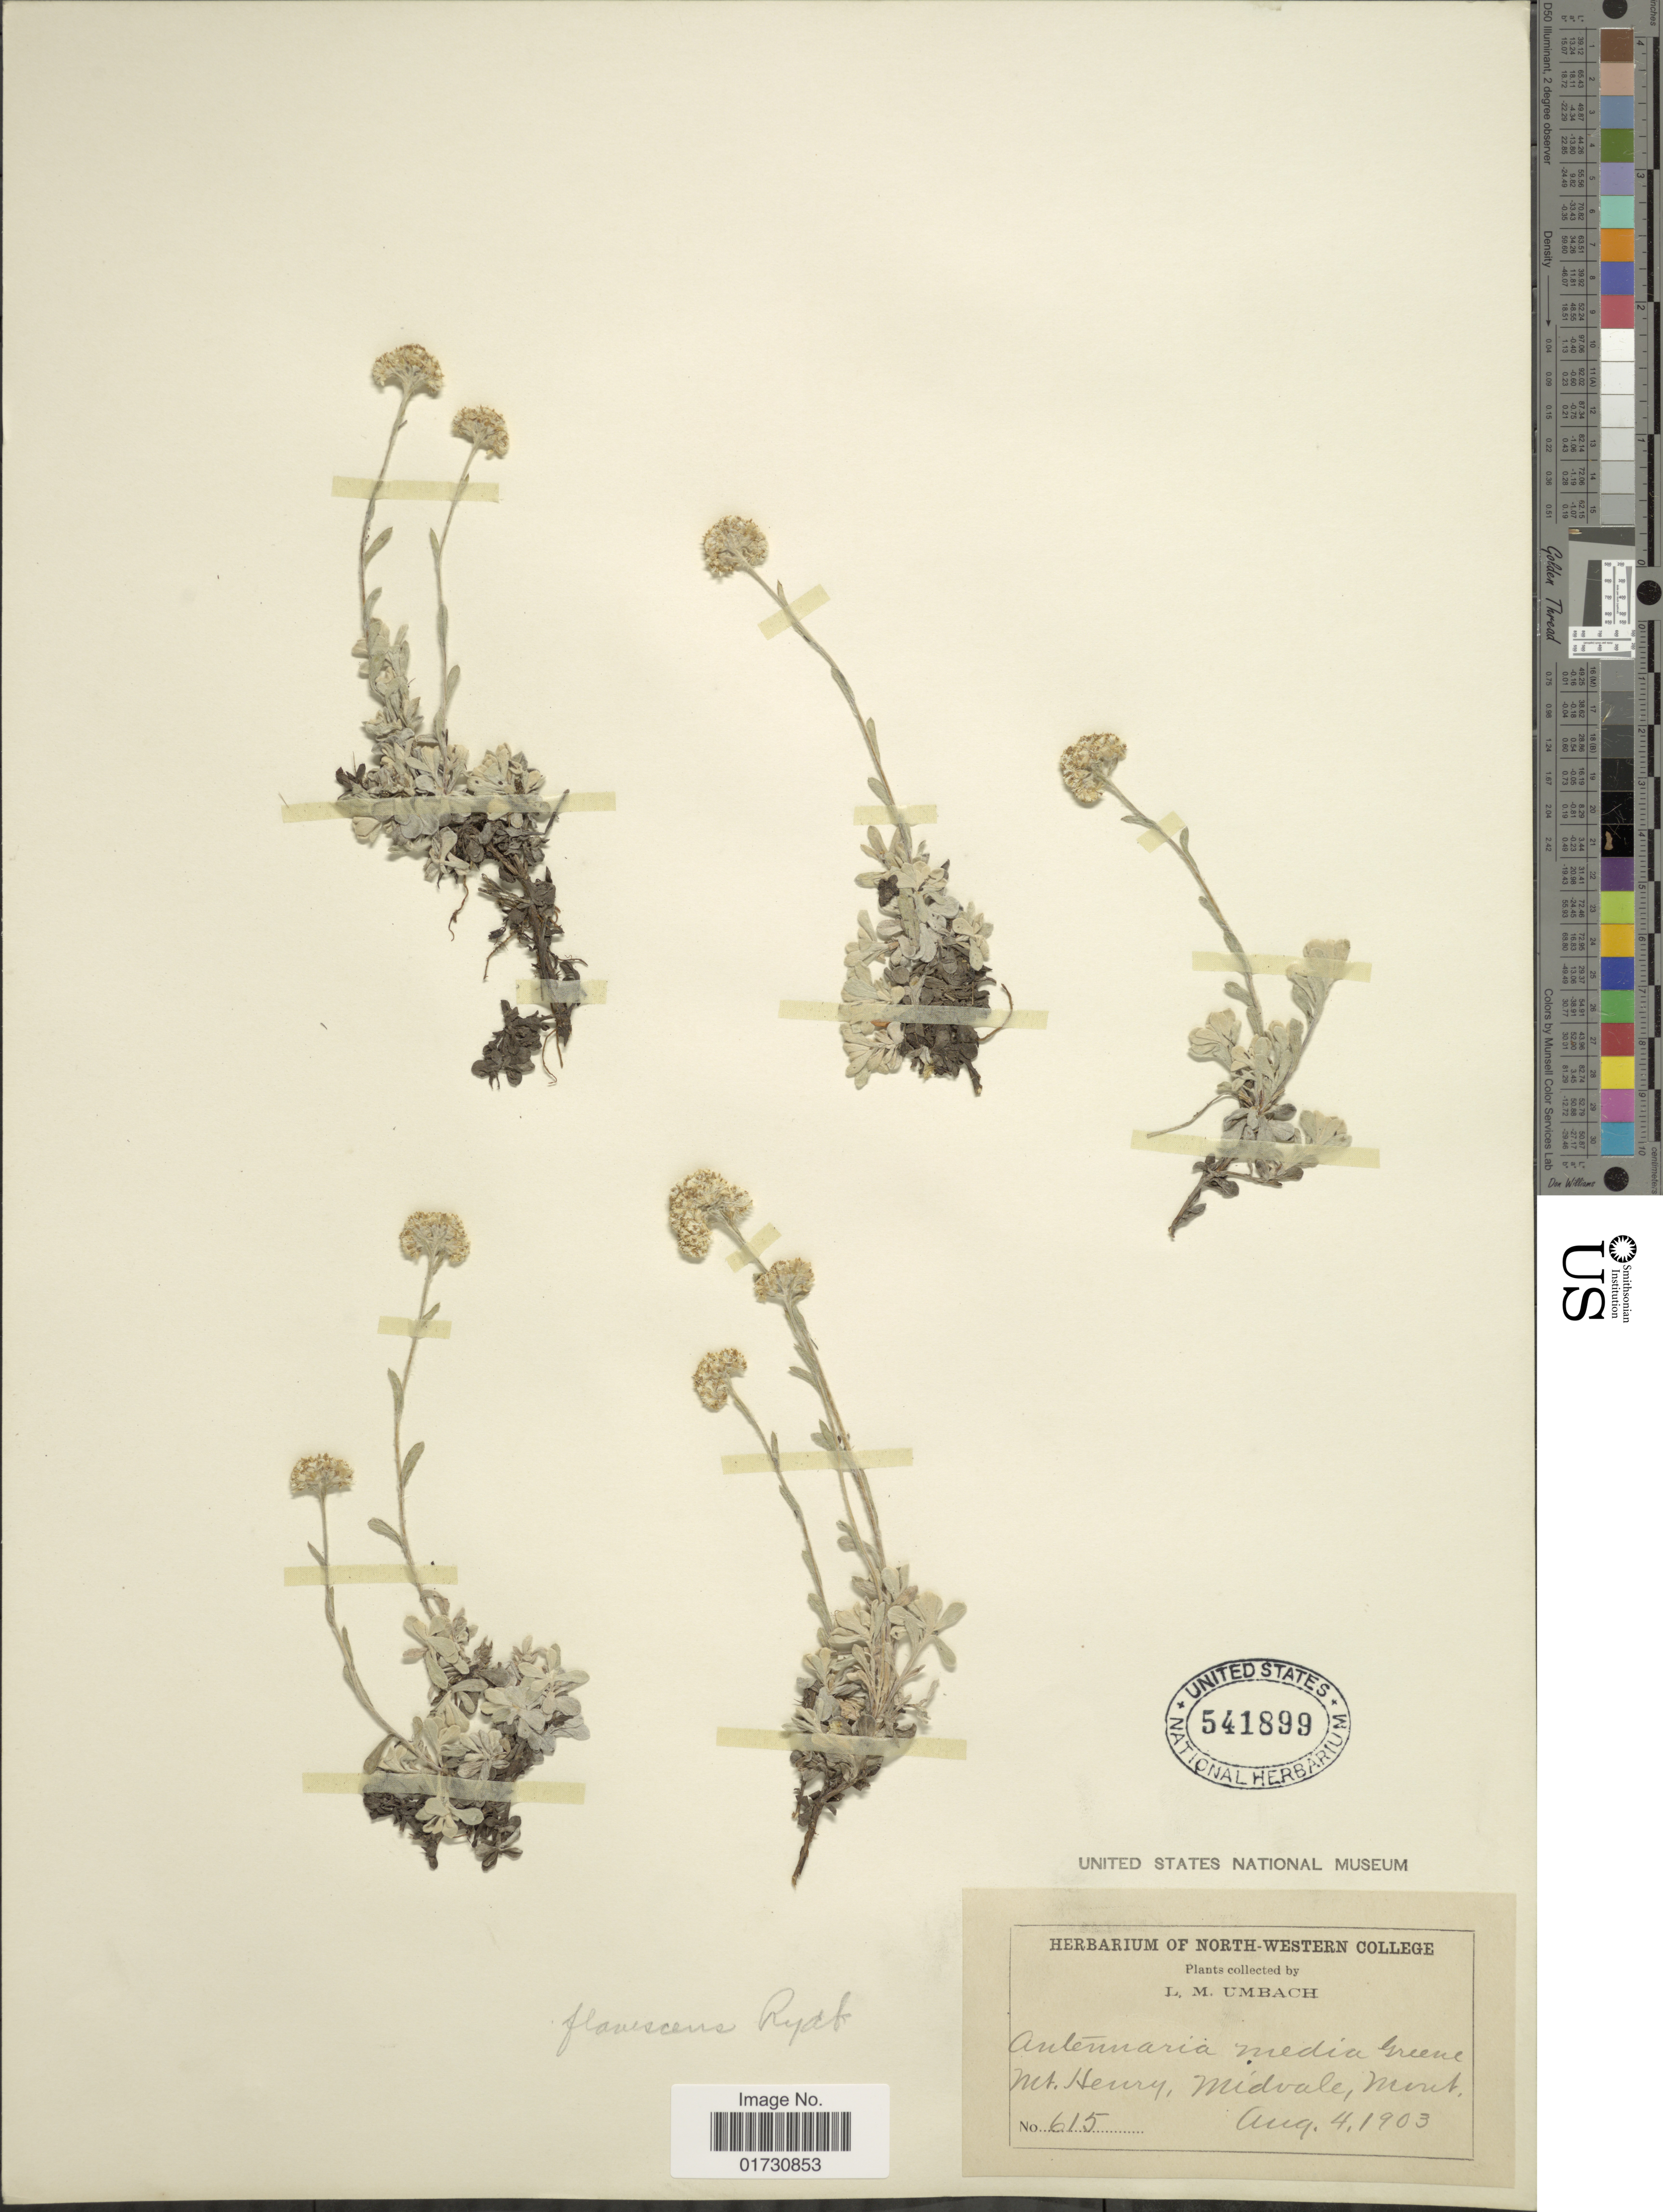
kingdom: Plantae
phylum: Tracheophyta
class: Magnoliopsida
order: Asterales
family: Asteraceae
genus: Antennaria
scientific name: Antennaria flavescens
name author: Rydb.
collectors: L. M. Umbach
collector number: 615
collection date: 1903-08-04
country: United States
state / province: Montana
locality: Mt. Henry, Midvale, Mont.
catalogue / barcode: US 541899